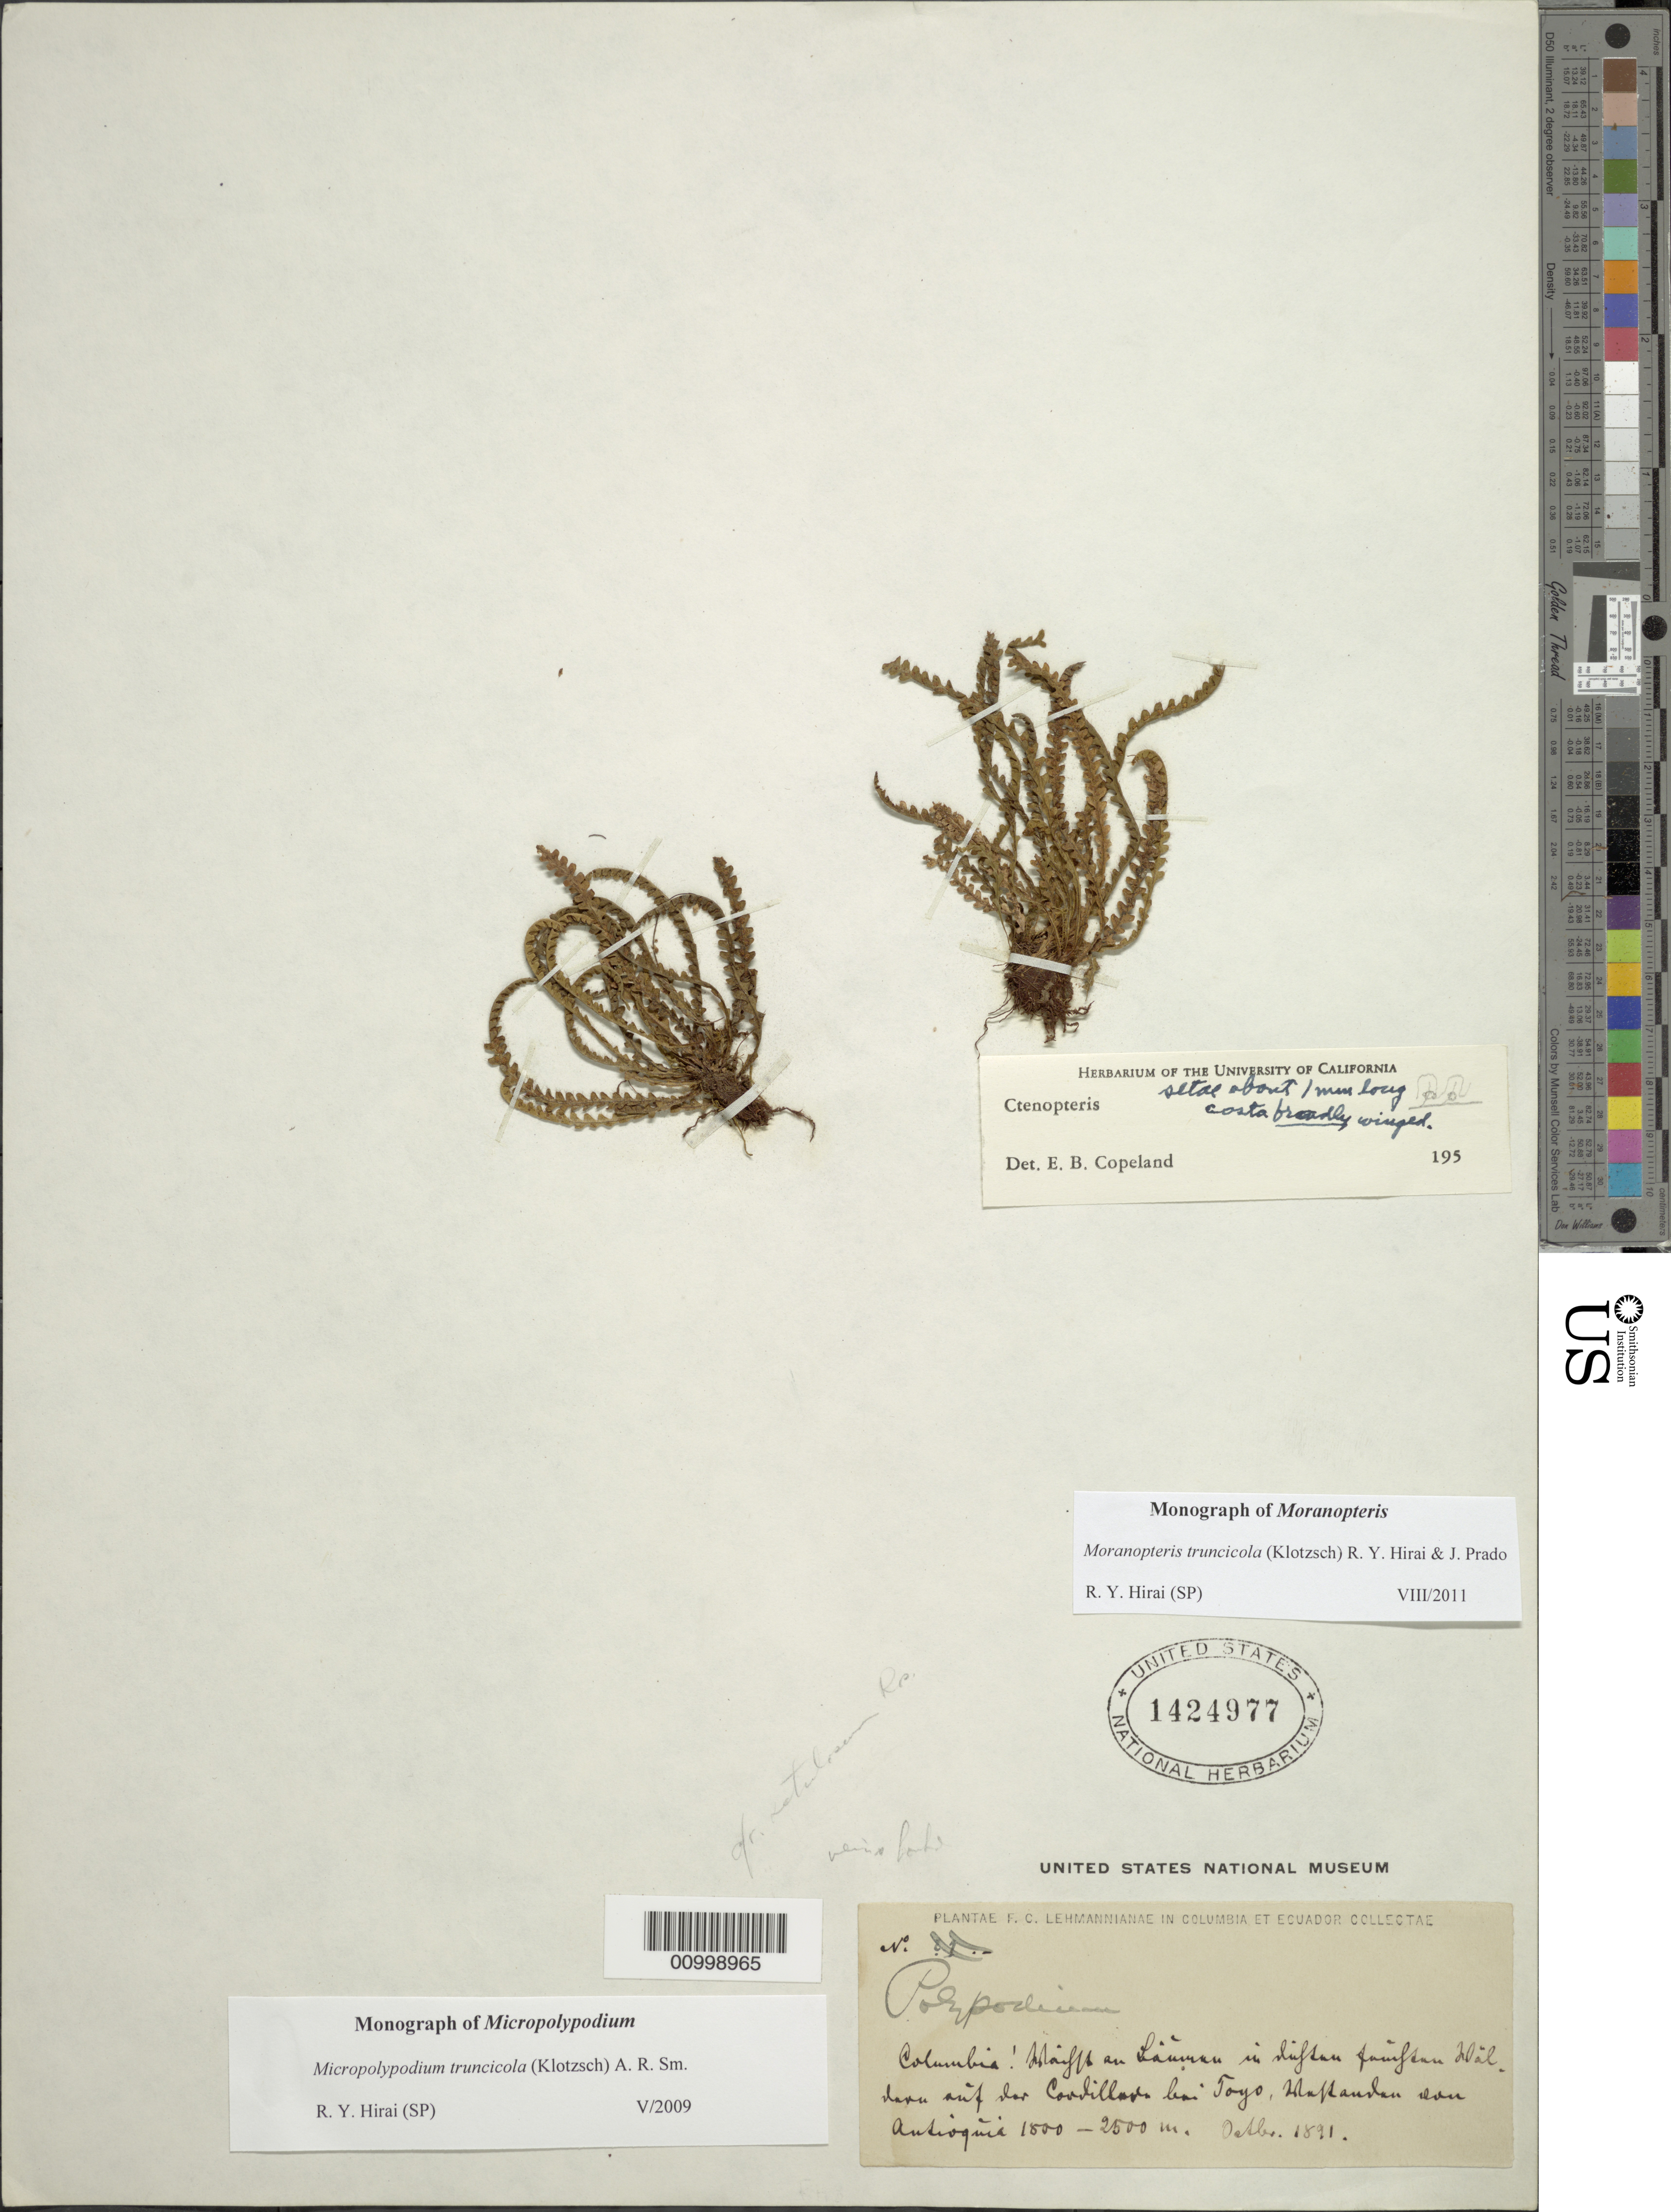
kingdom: Plantae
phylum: Tracheophyta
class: Polypodiopsida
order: Polypodiales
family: Polypodiaceae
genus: Moranopteris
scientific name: Moranopteris truncicola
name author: (Klotzsch) R. Y. Hirai & J. Prado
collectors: F. C. Lehmann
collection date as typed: October 1891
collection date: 1891-10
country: Colombia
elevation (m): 1500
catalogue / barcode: US 1424977